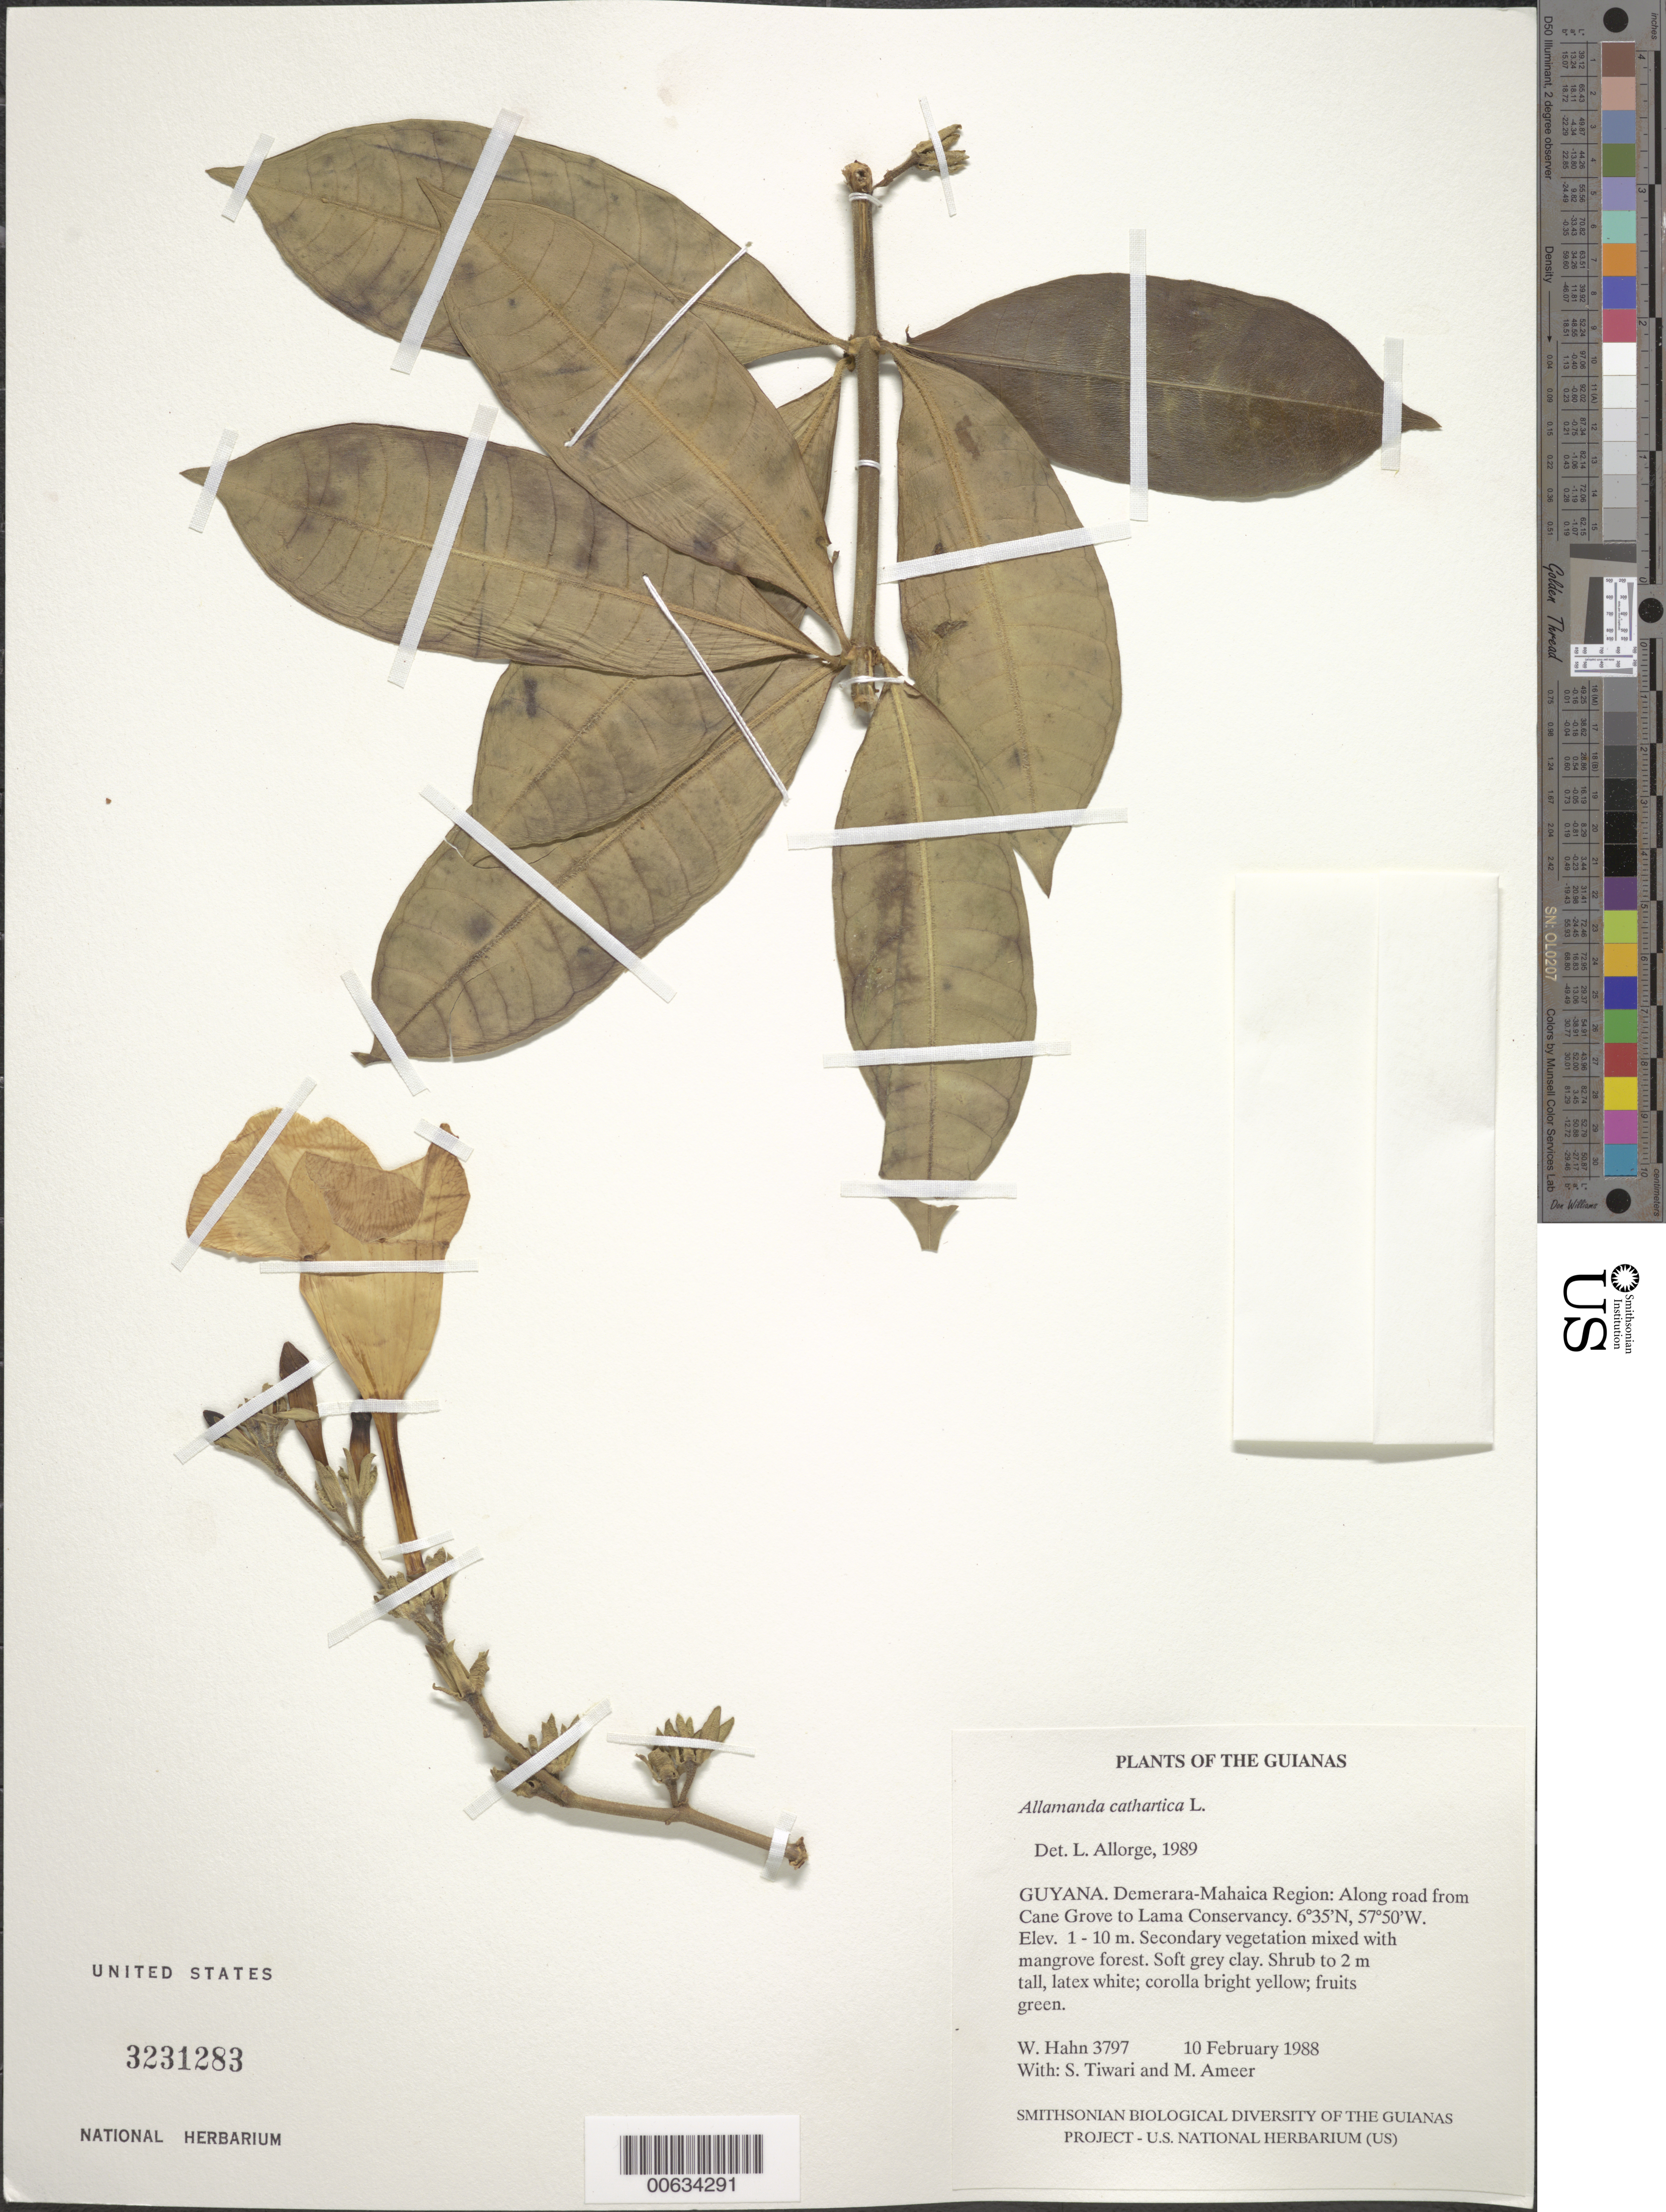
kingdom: Plantae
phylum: Tracheophyta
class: Magnoliopsida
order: Gentianales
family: Apocynaceae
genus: Allamanda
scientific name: Allamanda cathartica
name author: L.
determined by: Allorge, L.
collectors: W. Hahn, S. Tiwari & M. Ameer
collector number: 3797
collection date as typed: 10 February 1988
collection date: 1988-02-10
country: Guyana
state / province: Demerara-Mahaica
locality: Along road from Cane Grove to Lama Conservancy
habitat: Secondary vegetation mixed with mangrove forest. Soft grey clay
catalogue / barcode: US 3231283